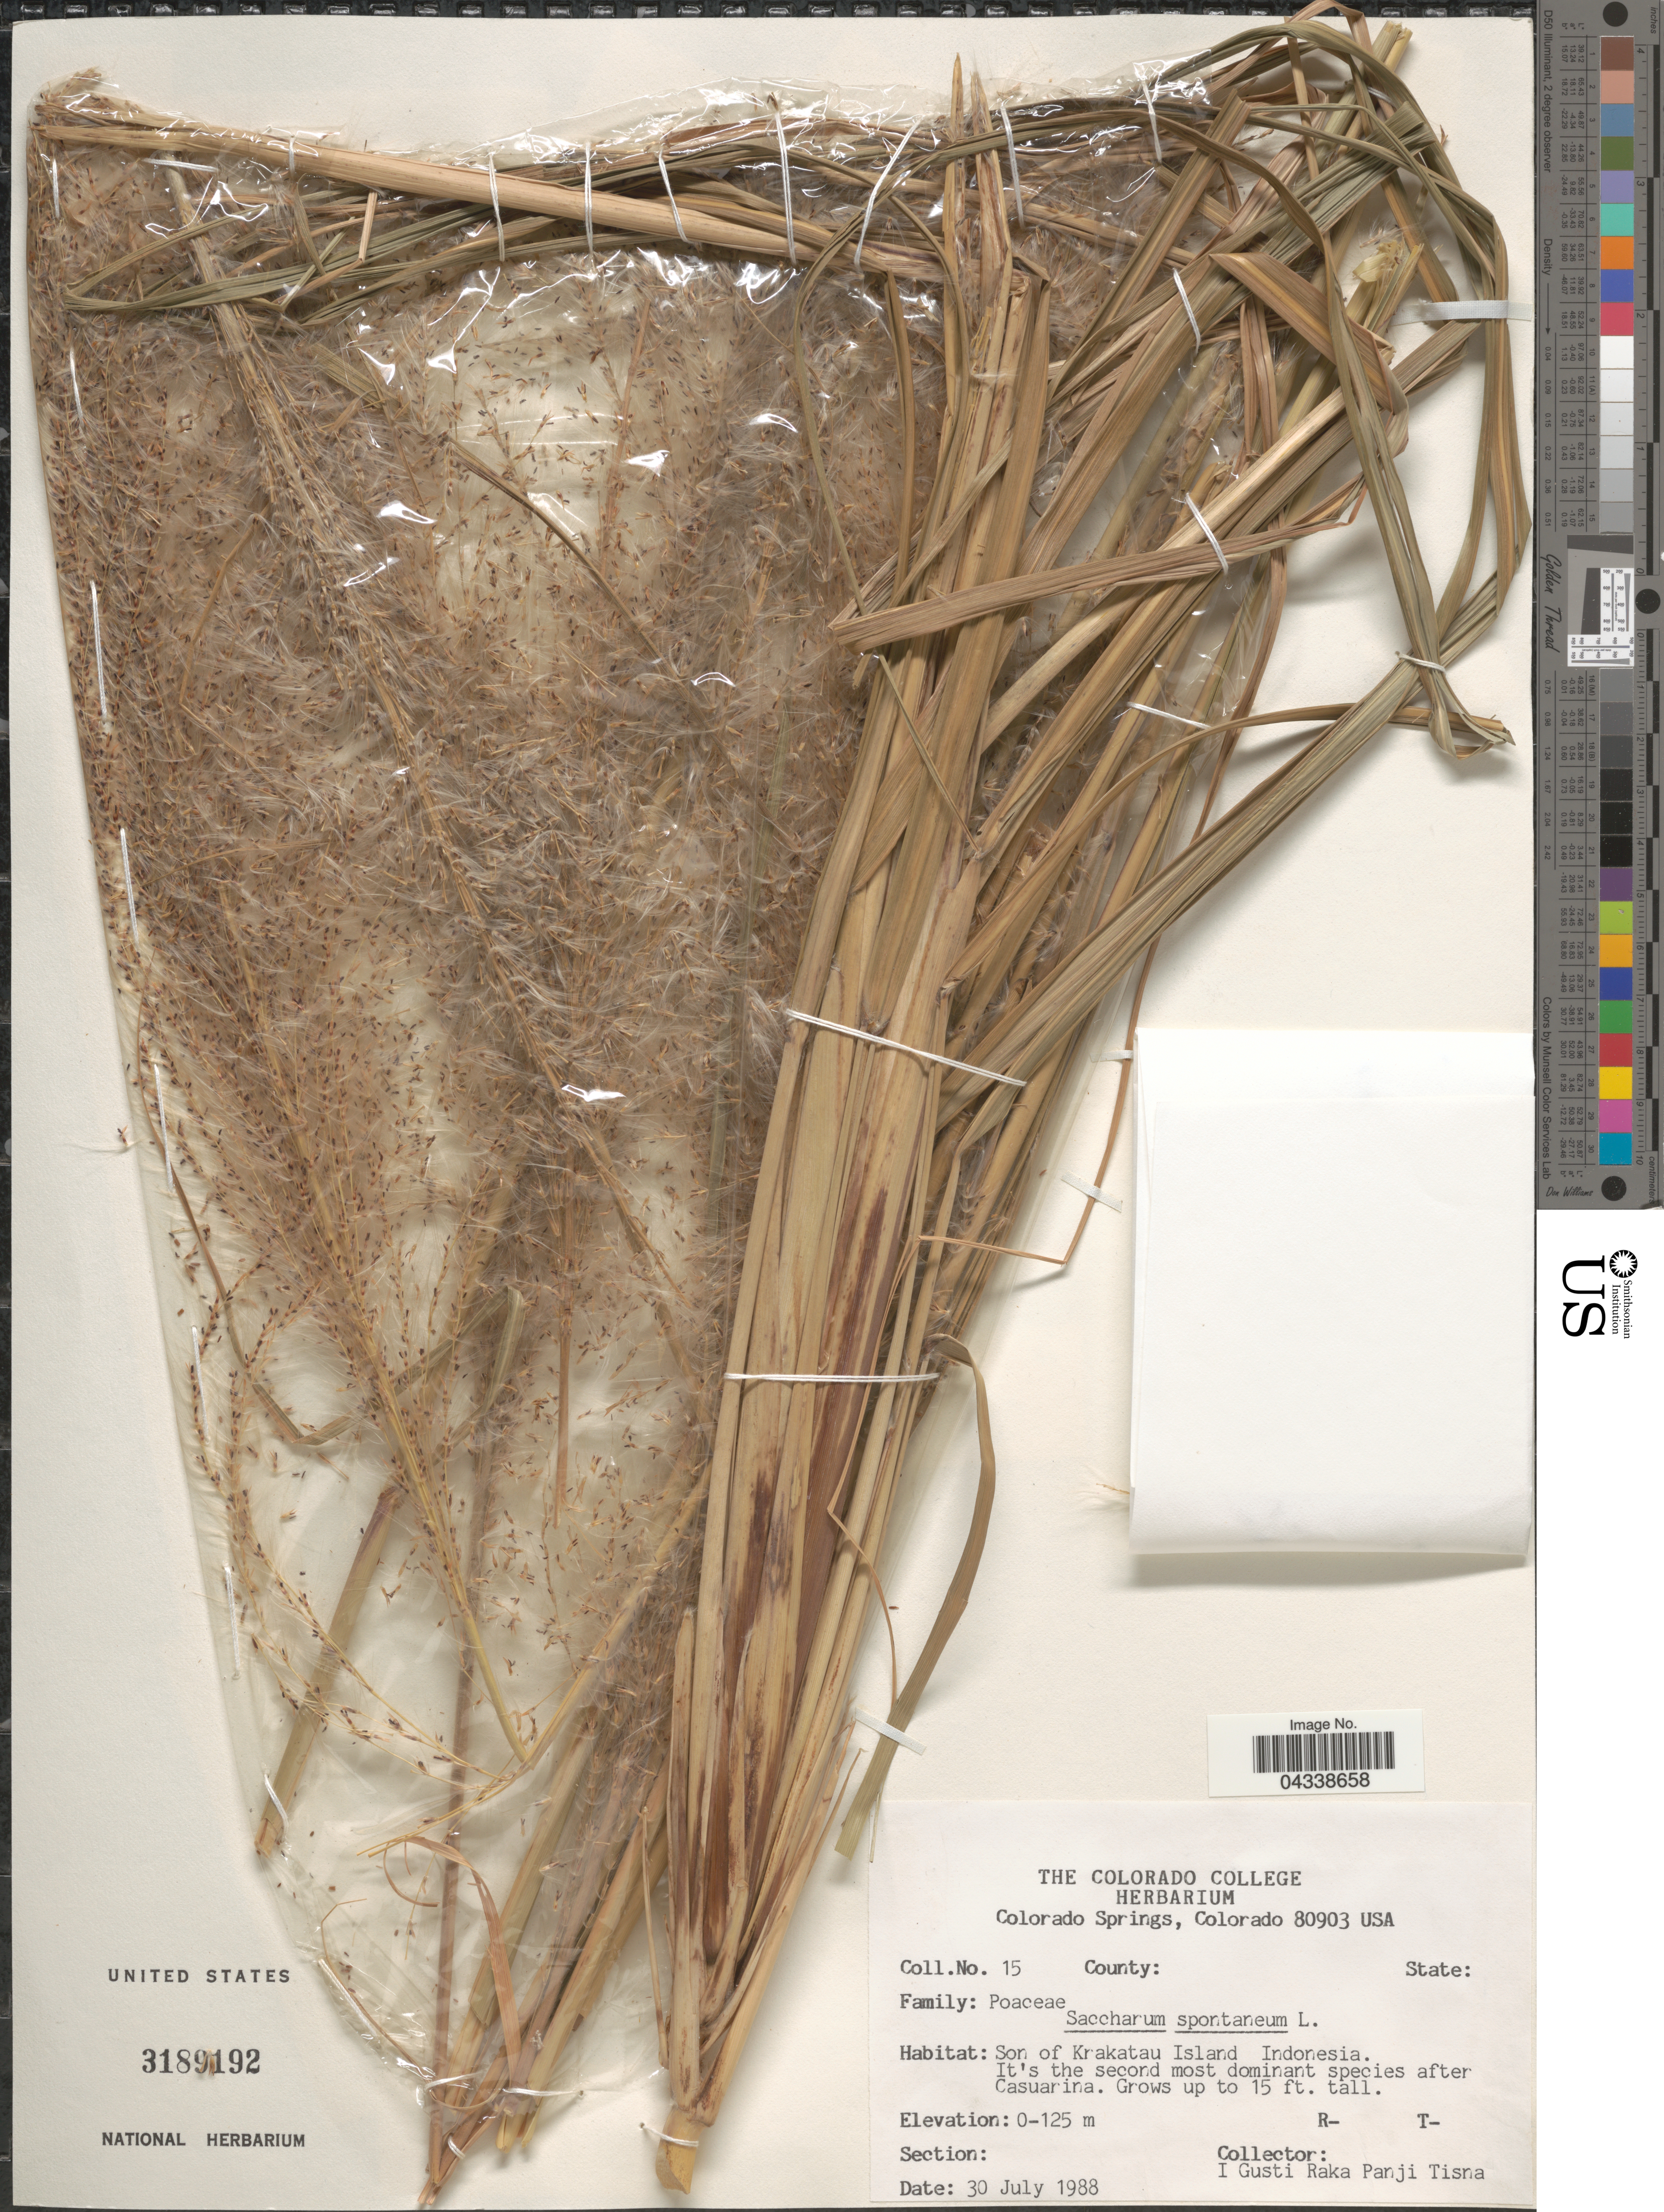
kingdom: Plantae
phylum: Tracheophyta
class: Liliopsida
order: Poales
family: Poaceae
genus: Saccharum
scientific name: Saccharum spontaneum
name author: L.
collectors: I Gusti Raka Panji Tisna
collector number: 15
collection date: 1988-07-30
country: Indonesia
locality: Son of Krakatau Island.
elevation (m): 0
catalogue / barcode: US 3189192